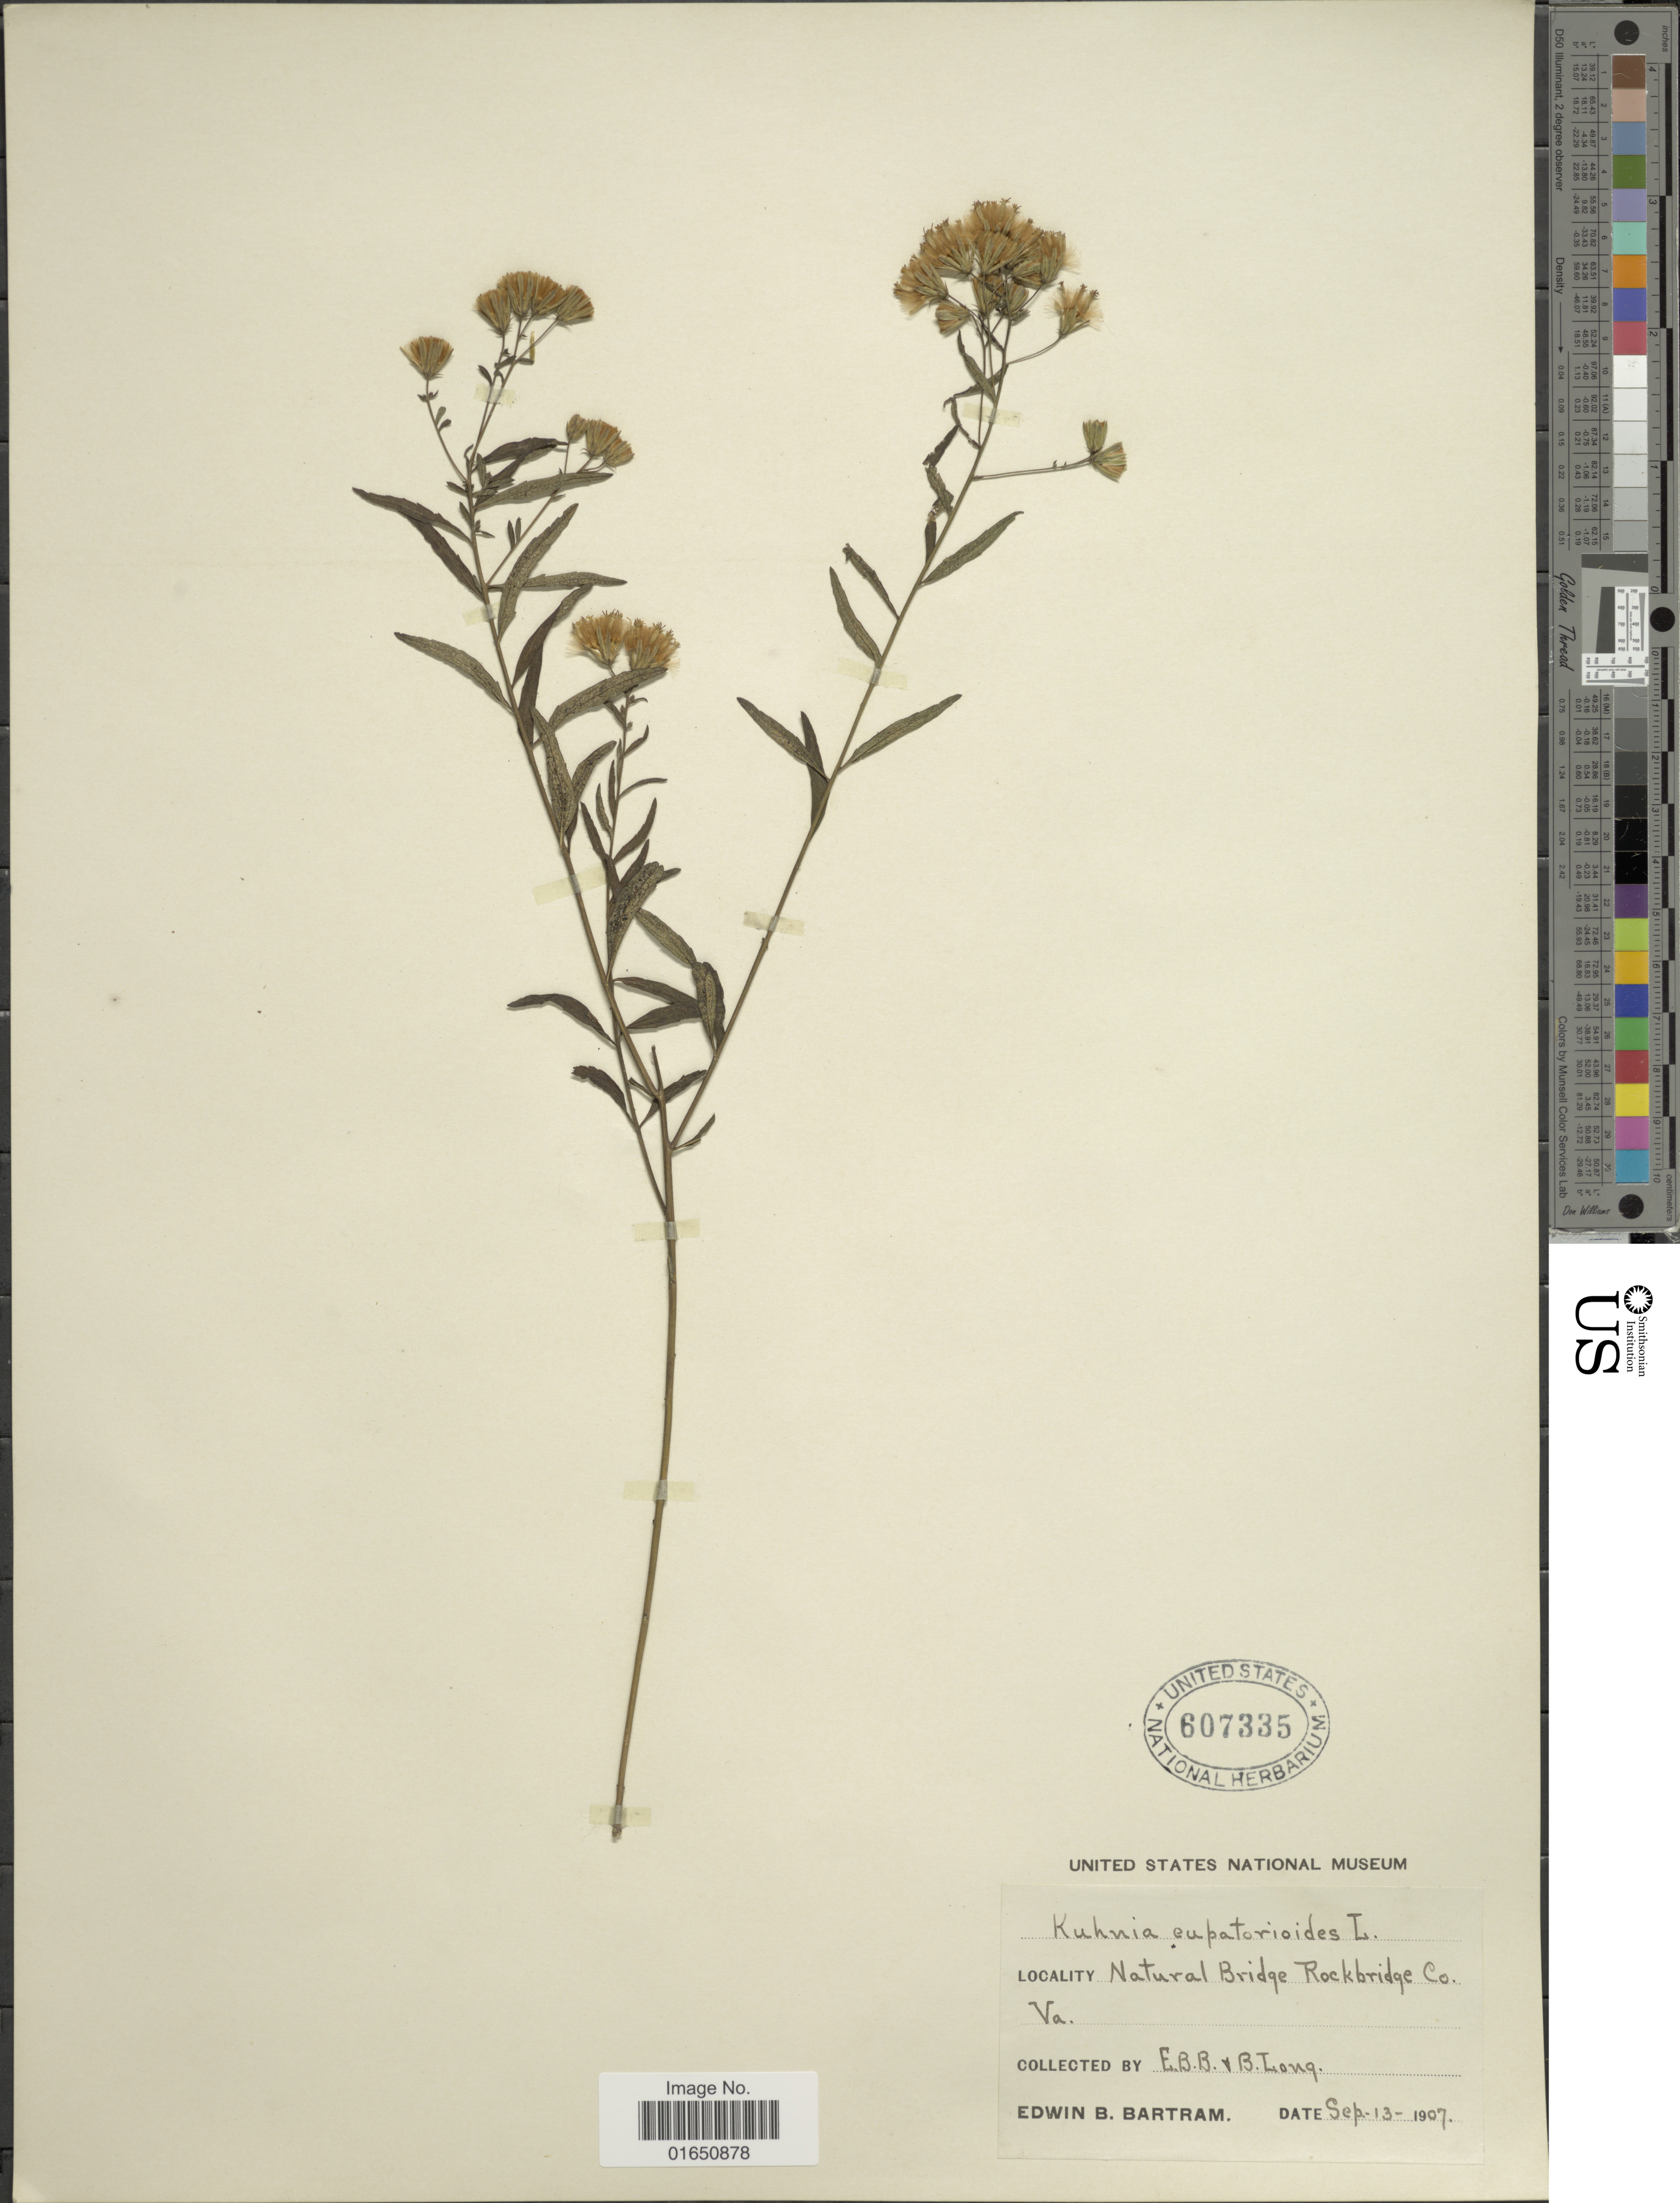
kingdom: Plantae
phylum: Tracheophyta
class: Magnoliopsida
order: Asterales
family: Asteraceae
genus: Brickellia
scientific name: Brickellia eupatorioides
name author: (L.) Shinners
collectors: E. B. Bartram & B. Long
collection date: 1907-09-13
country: United States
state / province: Virginia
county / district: Rockbridge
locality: Natural Bridge Rockbridge Co.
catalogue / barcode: US 607335